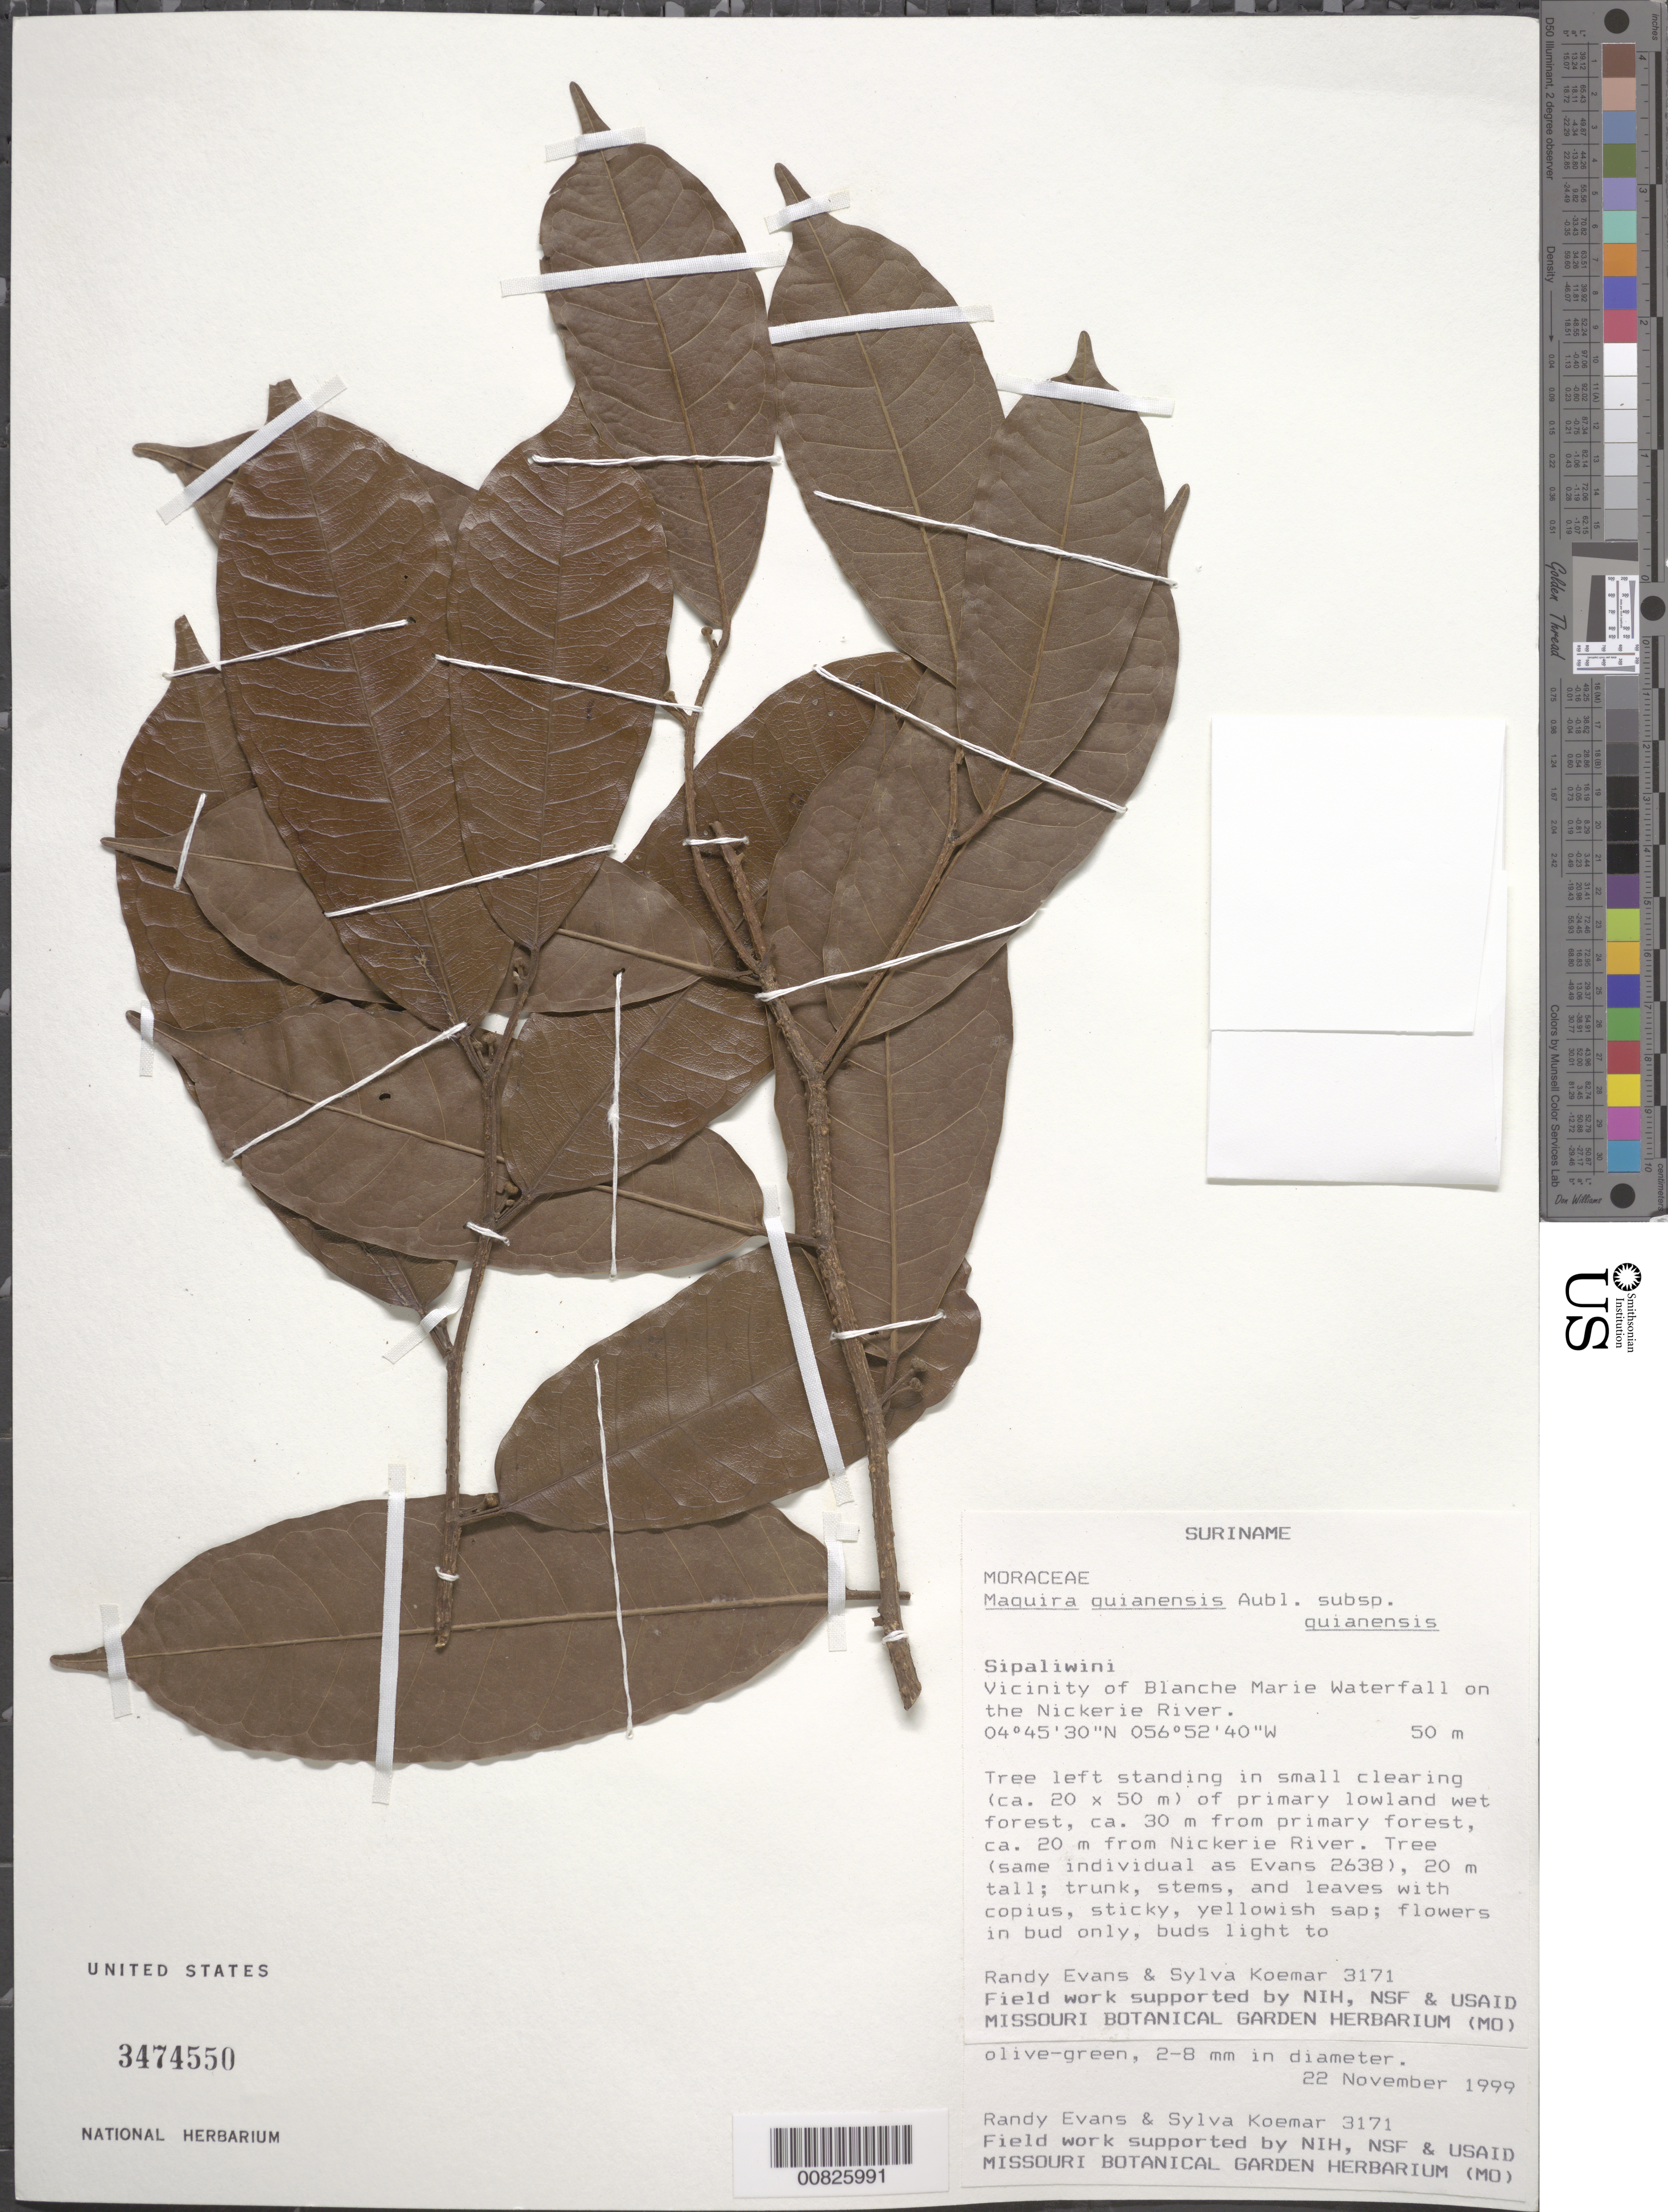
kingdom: Plantae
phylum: Tracheophyta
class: Magnoliopsida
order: Rosales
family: Moraceae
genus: Maquira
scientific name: Maquira guianensis subsp. guianensis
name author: Aubl.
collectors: R. Evans & S. Koemar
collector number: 3171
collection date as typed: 22-Nov-99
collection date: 1999-11-22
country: Suriname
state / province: Sipaliwini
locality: Nickerie R., Blanche Marie Guest House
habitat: In small clearing of primary lowland wet forest, ca. 30m from primary forest, ca. 20m from river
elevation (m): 50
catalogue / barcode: US 3474550